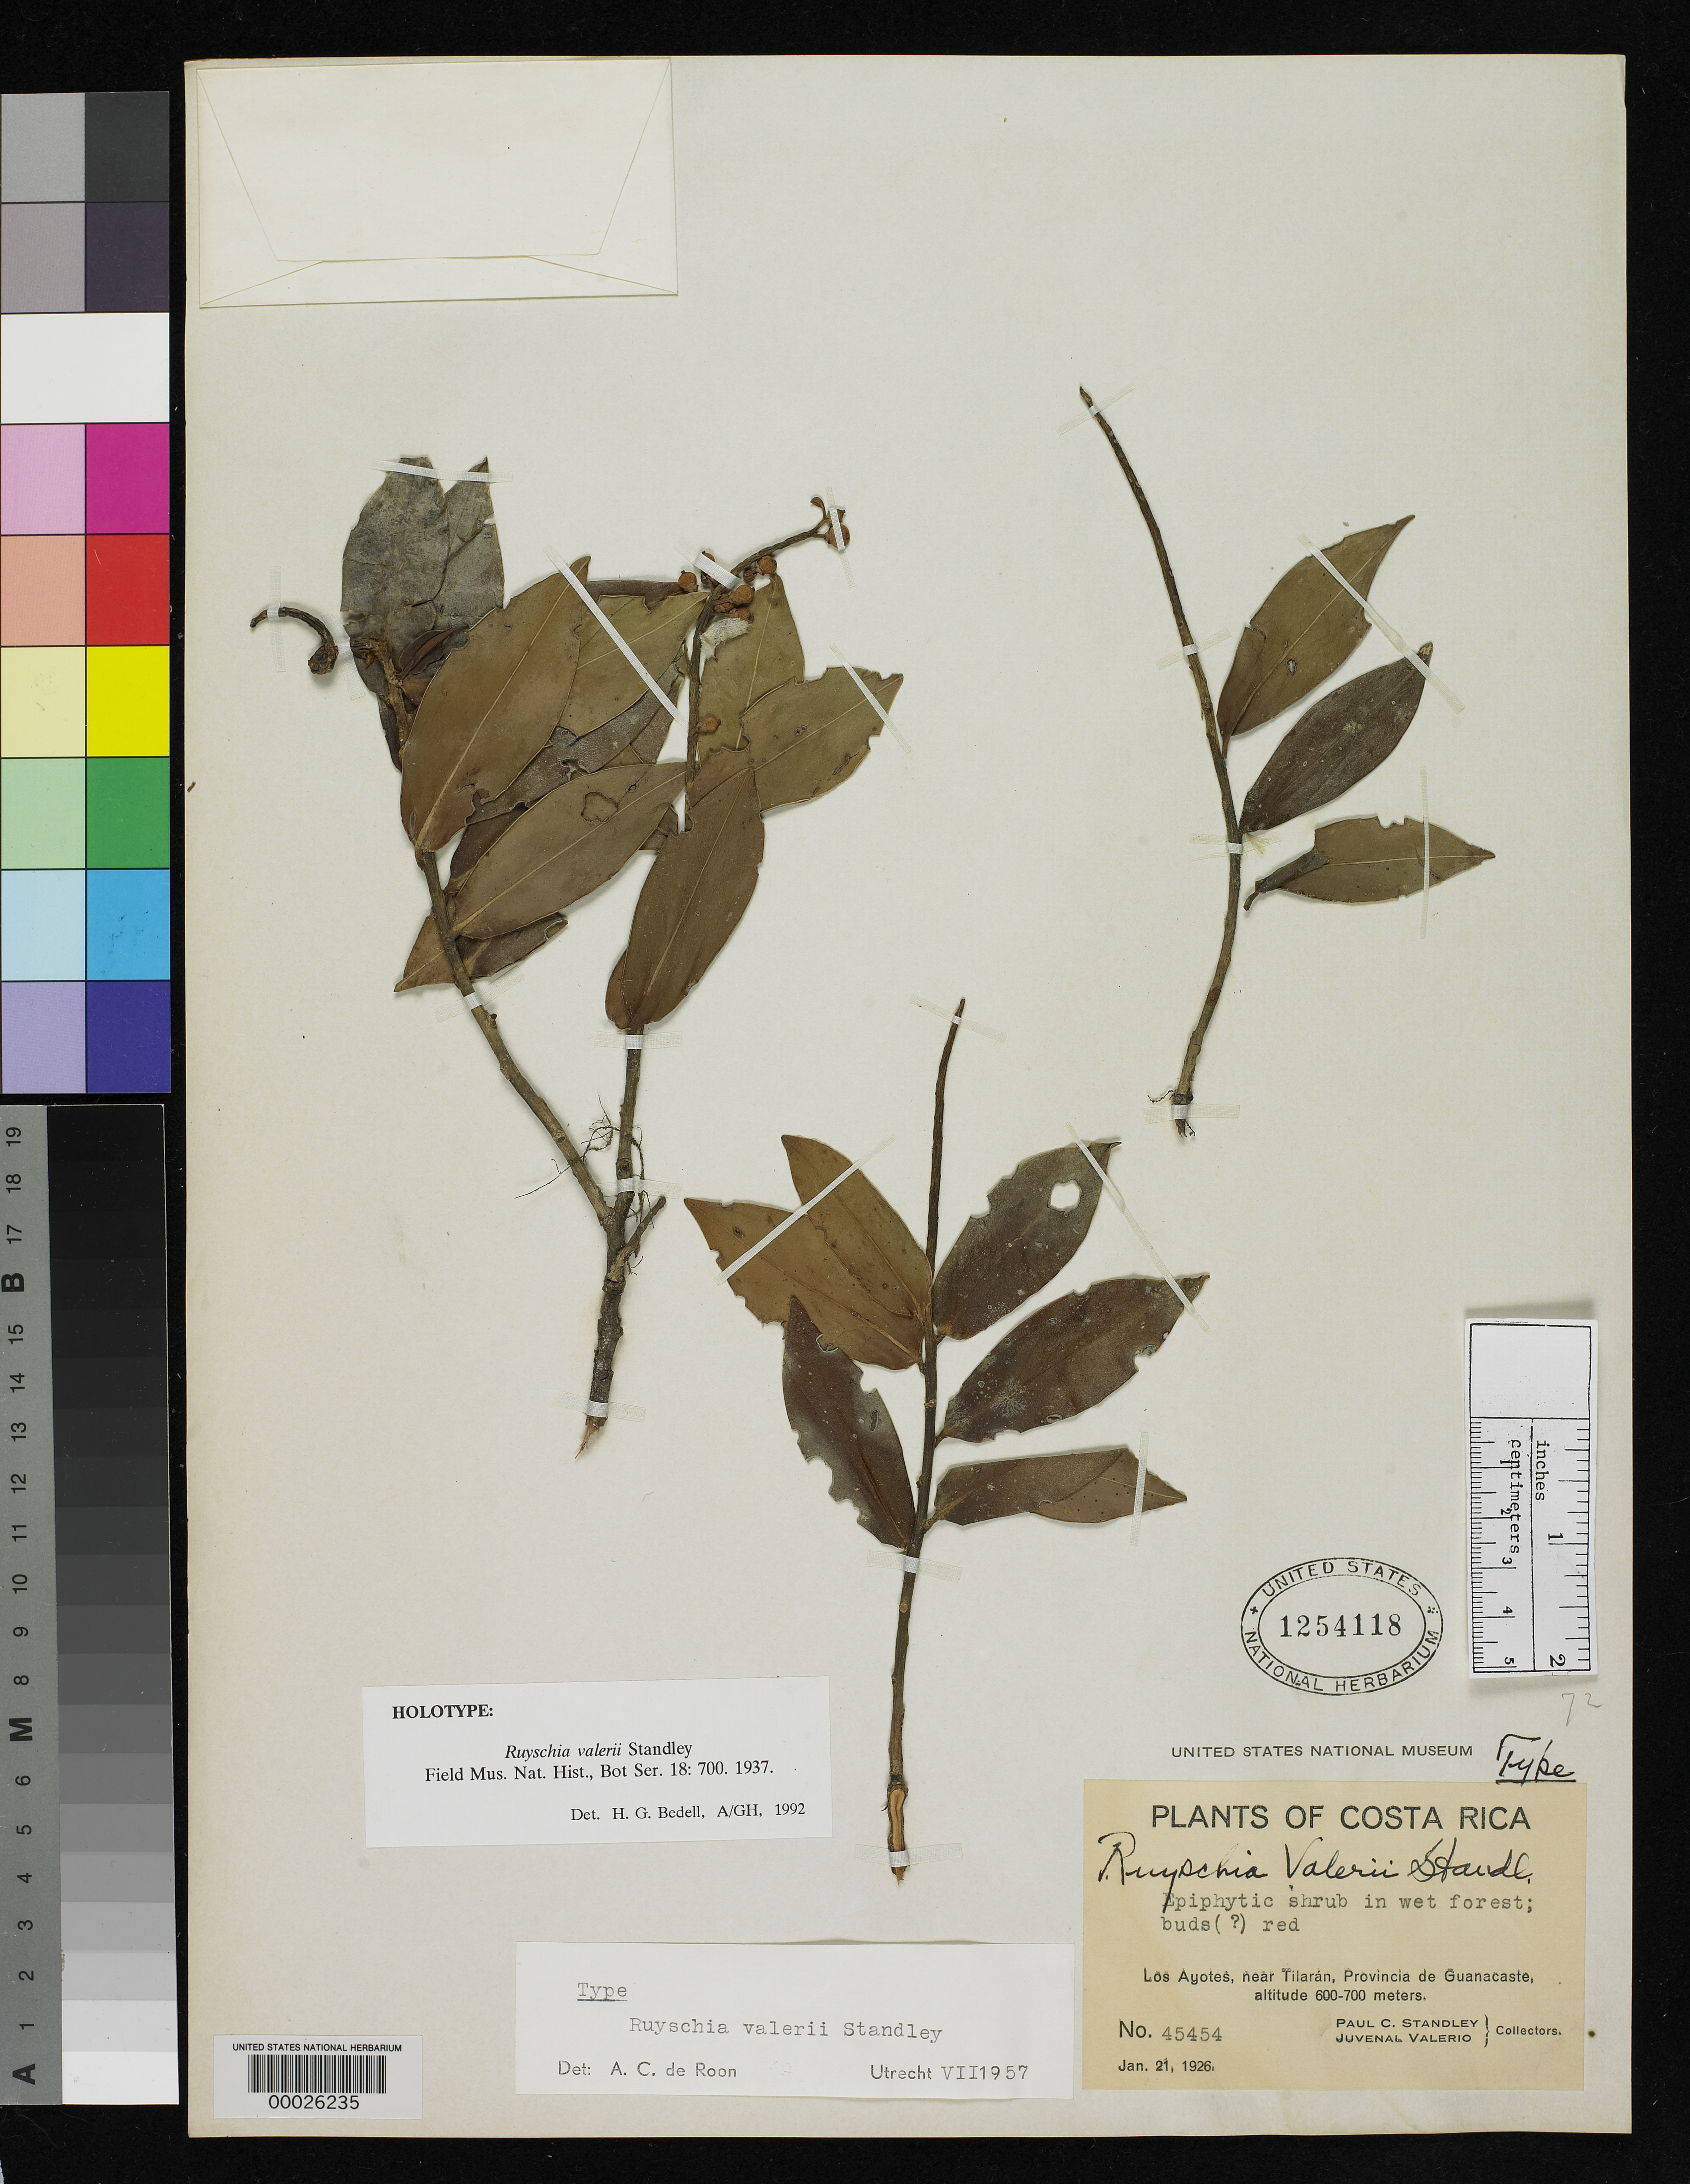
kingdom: Plantae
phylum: Tracheophyta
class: Magnoliopsida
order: Ericales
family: Marcgraviaceae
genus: Ruyschia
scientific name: Ruyschia valerioi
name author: Standl.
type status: Holotype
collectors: P. C. Standley & J. Valerio R.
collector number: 45454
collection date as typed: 21 Jan 1926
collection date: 1926-01-21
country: Costa Rica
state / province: Guanacaste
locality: Los Ayotes, near Tilaran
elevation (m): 600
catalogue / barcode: US 1254118